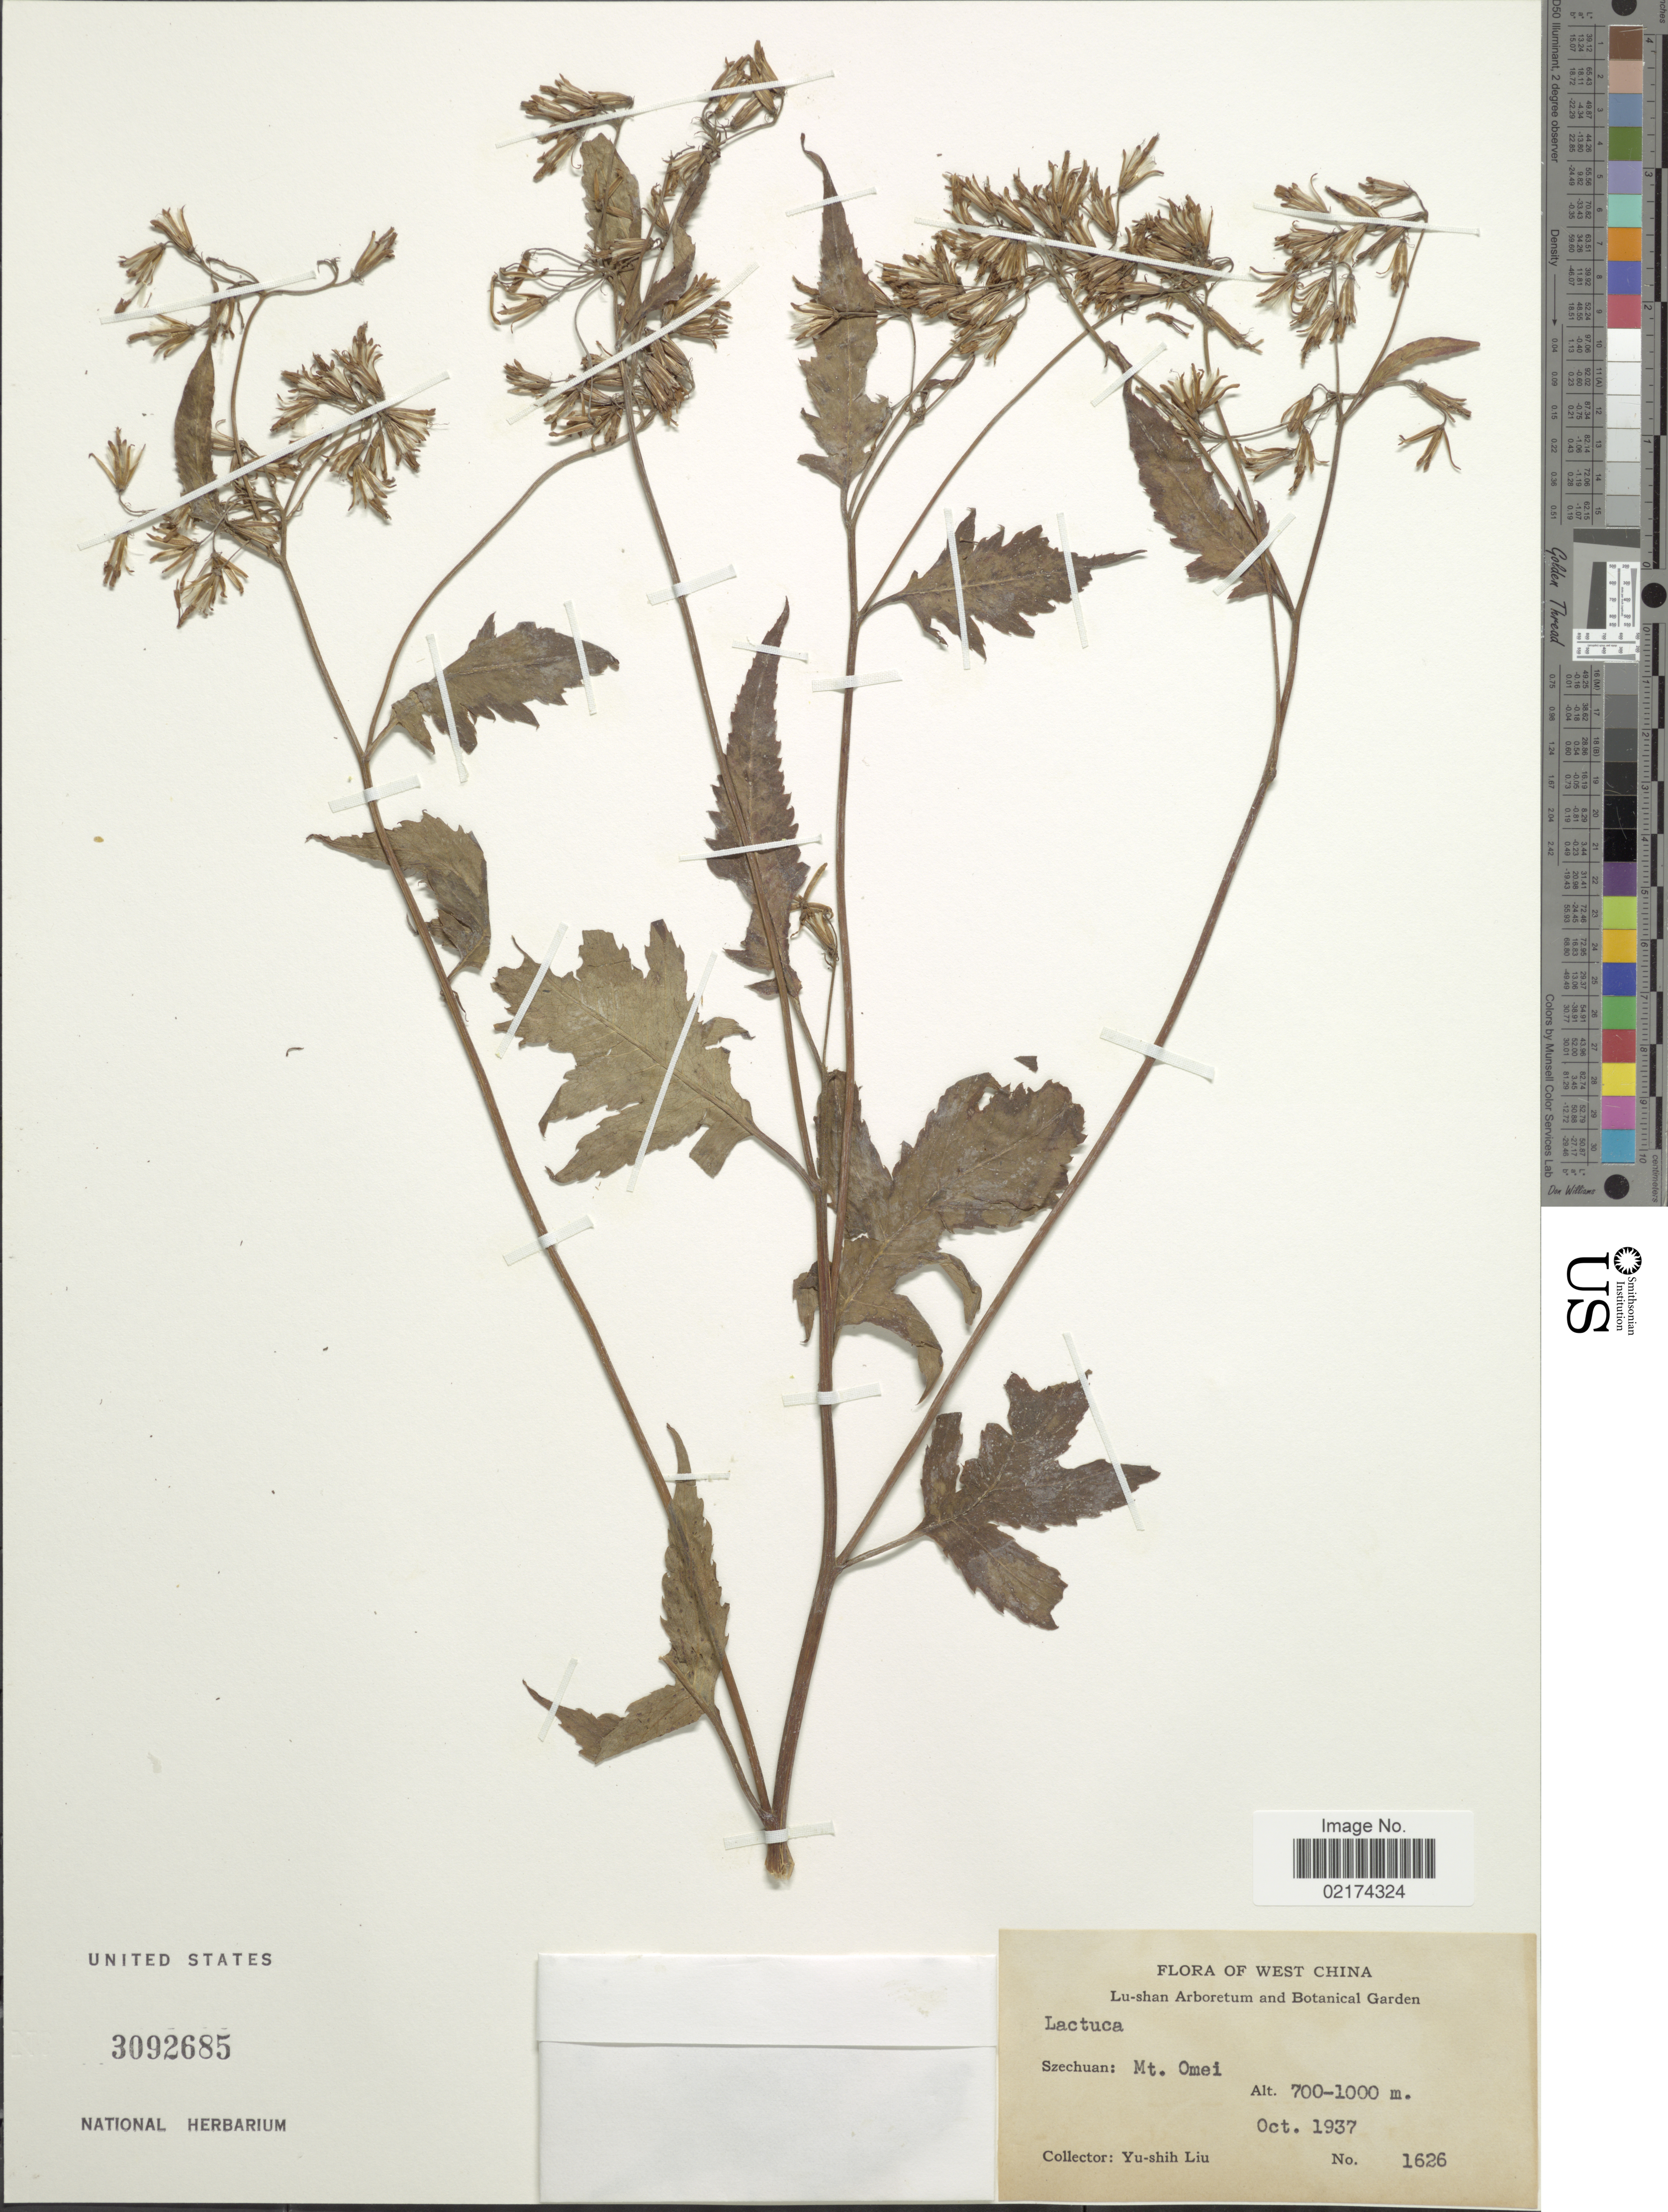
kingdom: Plantae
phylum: Tracheophyta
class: Magnoliopsida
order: Asterales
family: Asteraceae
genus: Lactuca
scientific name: Lactuca sp.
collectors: Y.-S. Liu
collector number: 1626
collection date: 1937-10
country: China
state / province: Sichuan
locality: West China, Szechuan, Mt. Omei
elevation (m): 700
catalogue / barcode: US 3092685